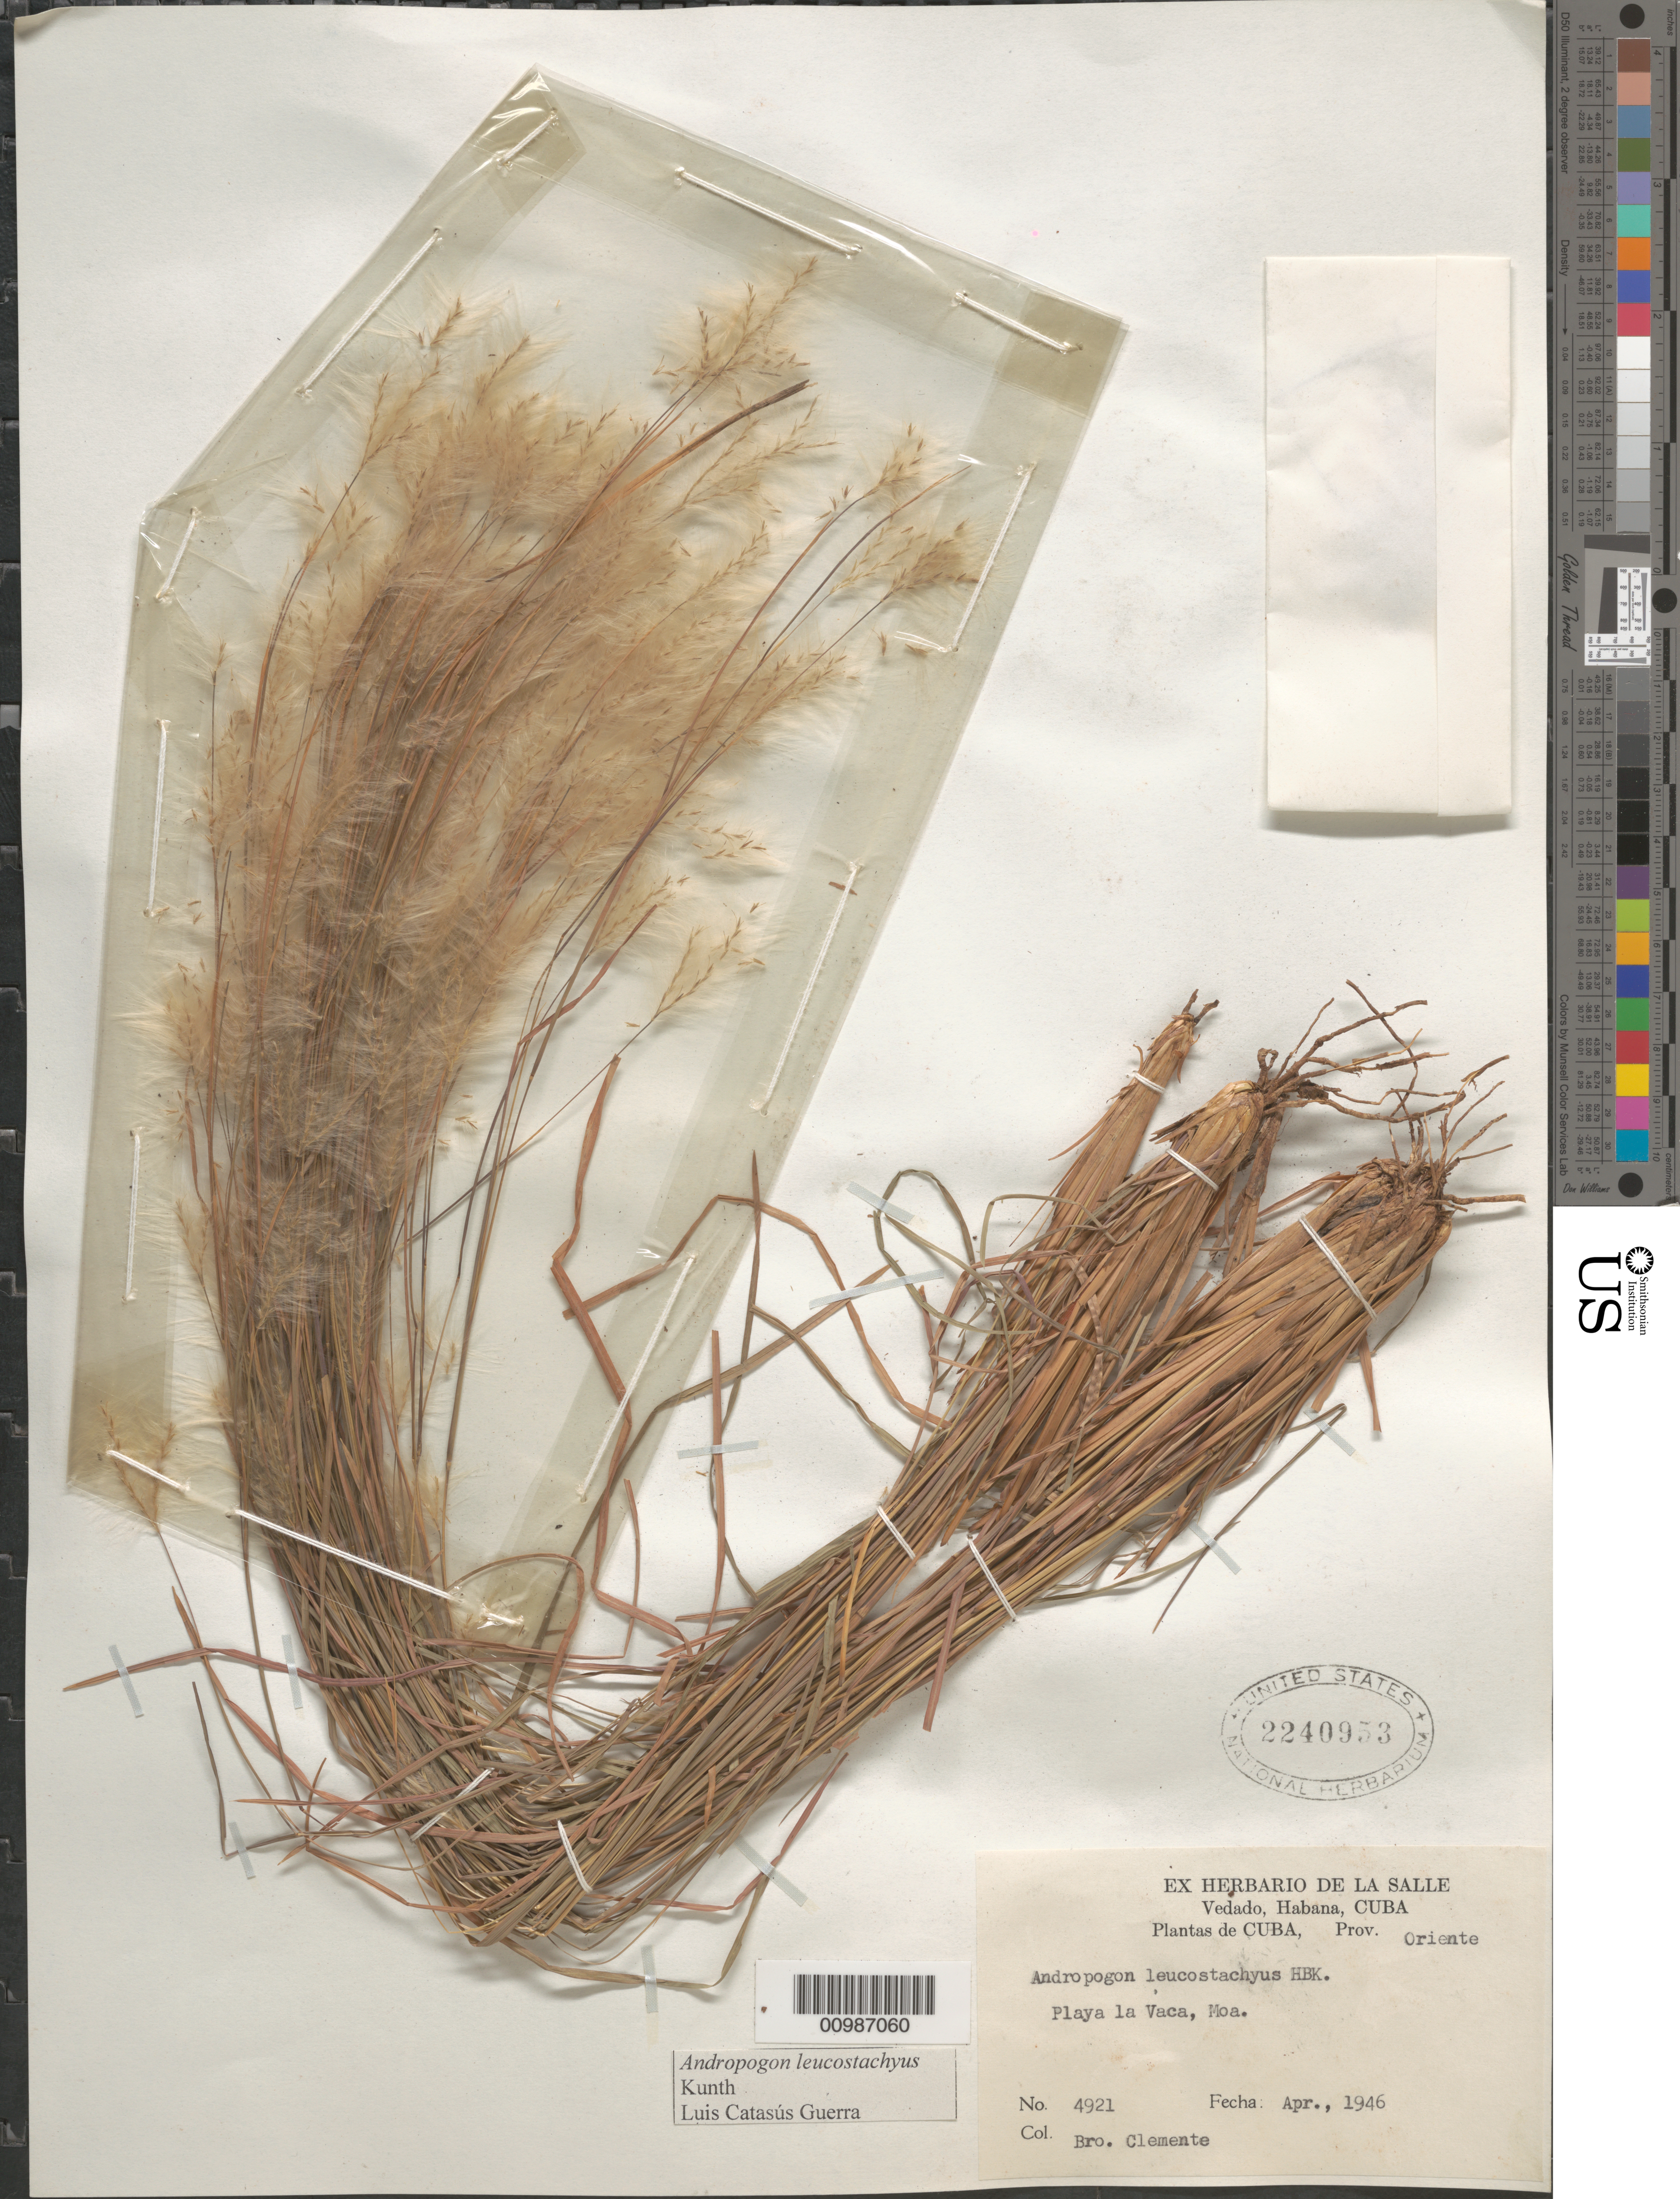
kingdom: Plantae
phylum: Tracheophyta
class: Liliopsida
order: Poales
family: Poaceae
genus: Andropogon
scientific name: Andropogon leucostachyus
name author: Kunth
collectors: Bro. Clemente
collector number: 4921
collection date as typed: Apr 1946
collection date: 1946-04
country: Cuba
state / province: Holguín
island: Cuba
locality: Playa la Vaca, Moa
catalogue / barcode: US 2240953